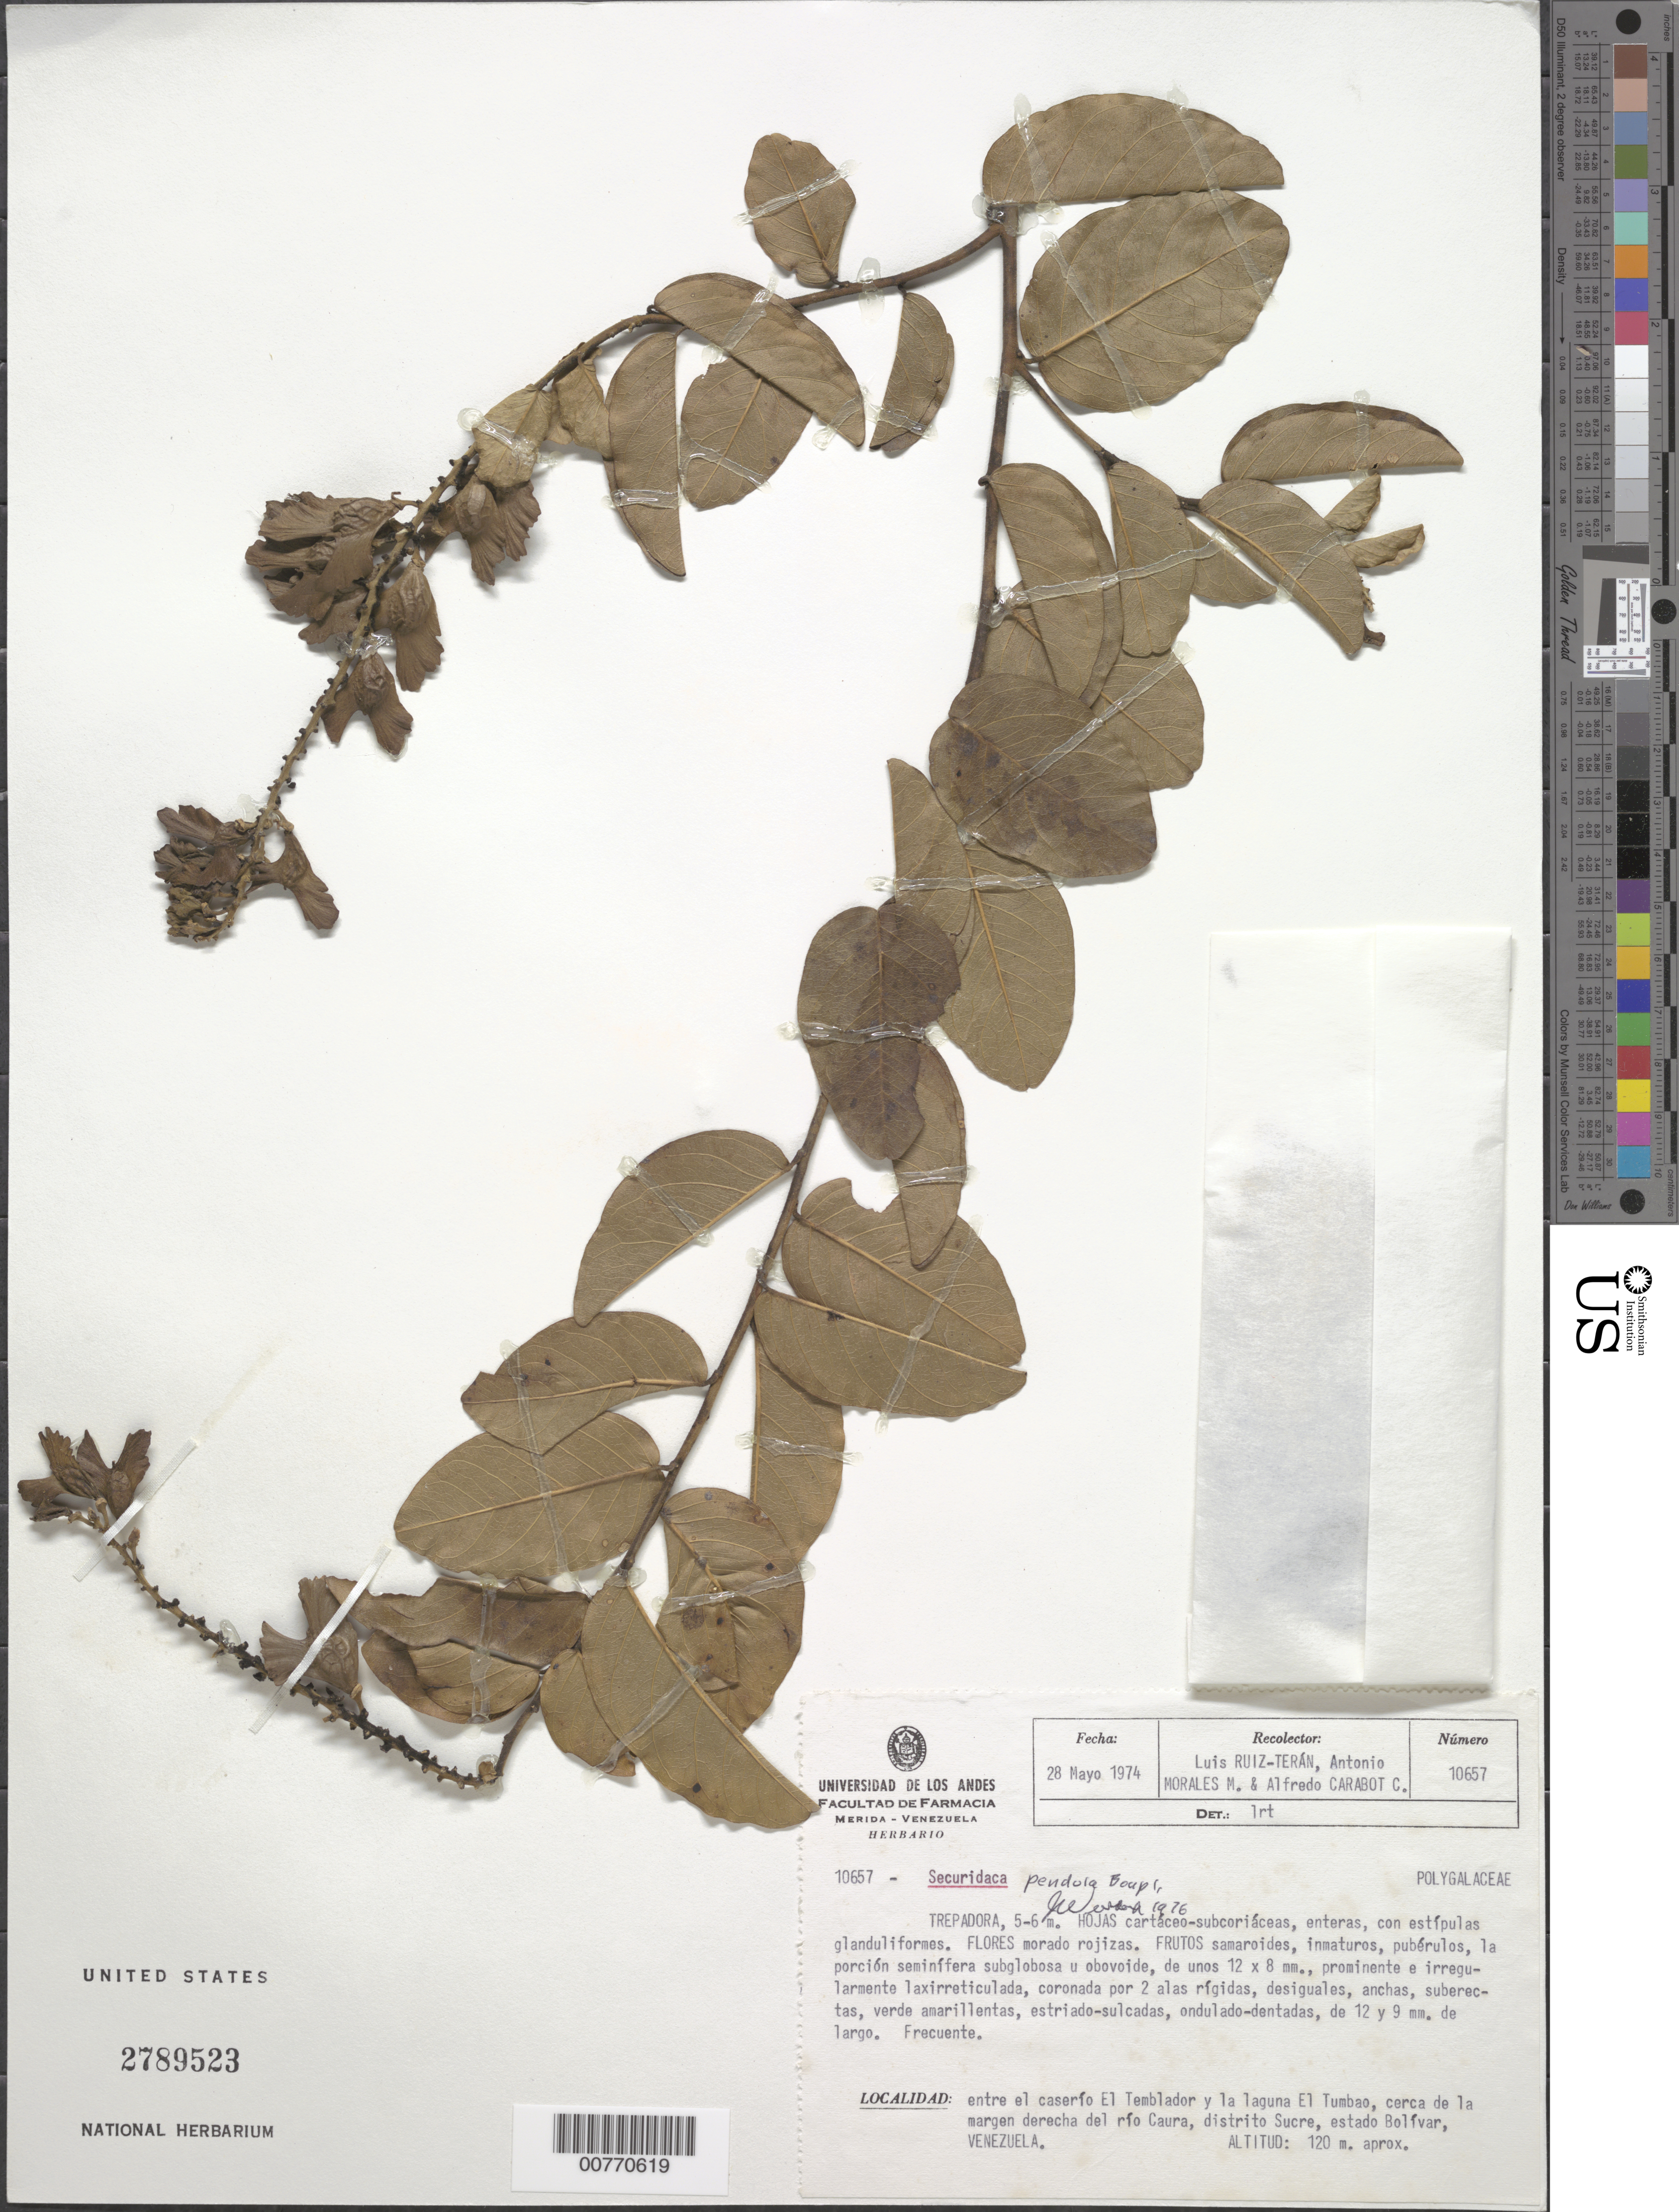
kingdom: Plantae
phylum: Tracheophyta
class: Magnoliopsida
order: Fabales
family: Polygalaceae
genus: Securidaca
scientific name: Securidaca pendula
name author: Bonpl.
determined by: Wurdack, John J., (US), US (UNITED STATES)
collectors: L. E. Ruíz-Terán, A. Carabot C. & A. Morales M.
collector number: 10657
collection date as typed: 28-May-74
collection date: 1974-05-28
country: Venezuela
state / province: Bolívar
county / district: Sucre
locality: El Temblador to Laguna El Tumbao, along río Caura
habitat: Along river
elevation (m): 120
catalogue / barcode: US 2789523